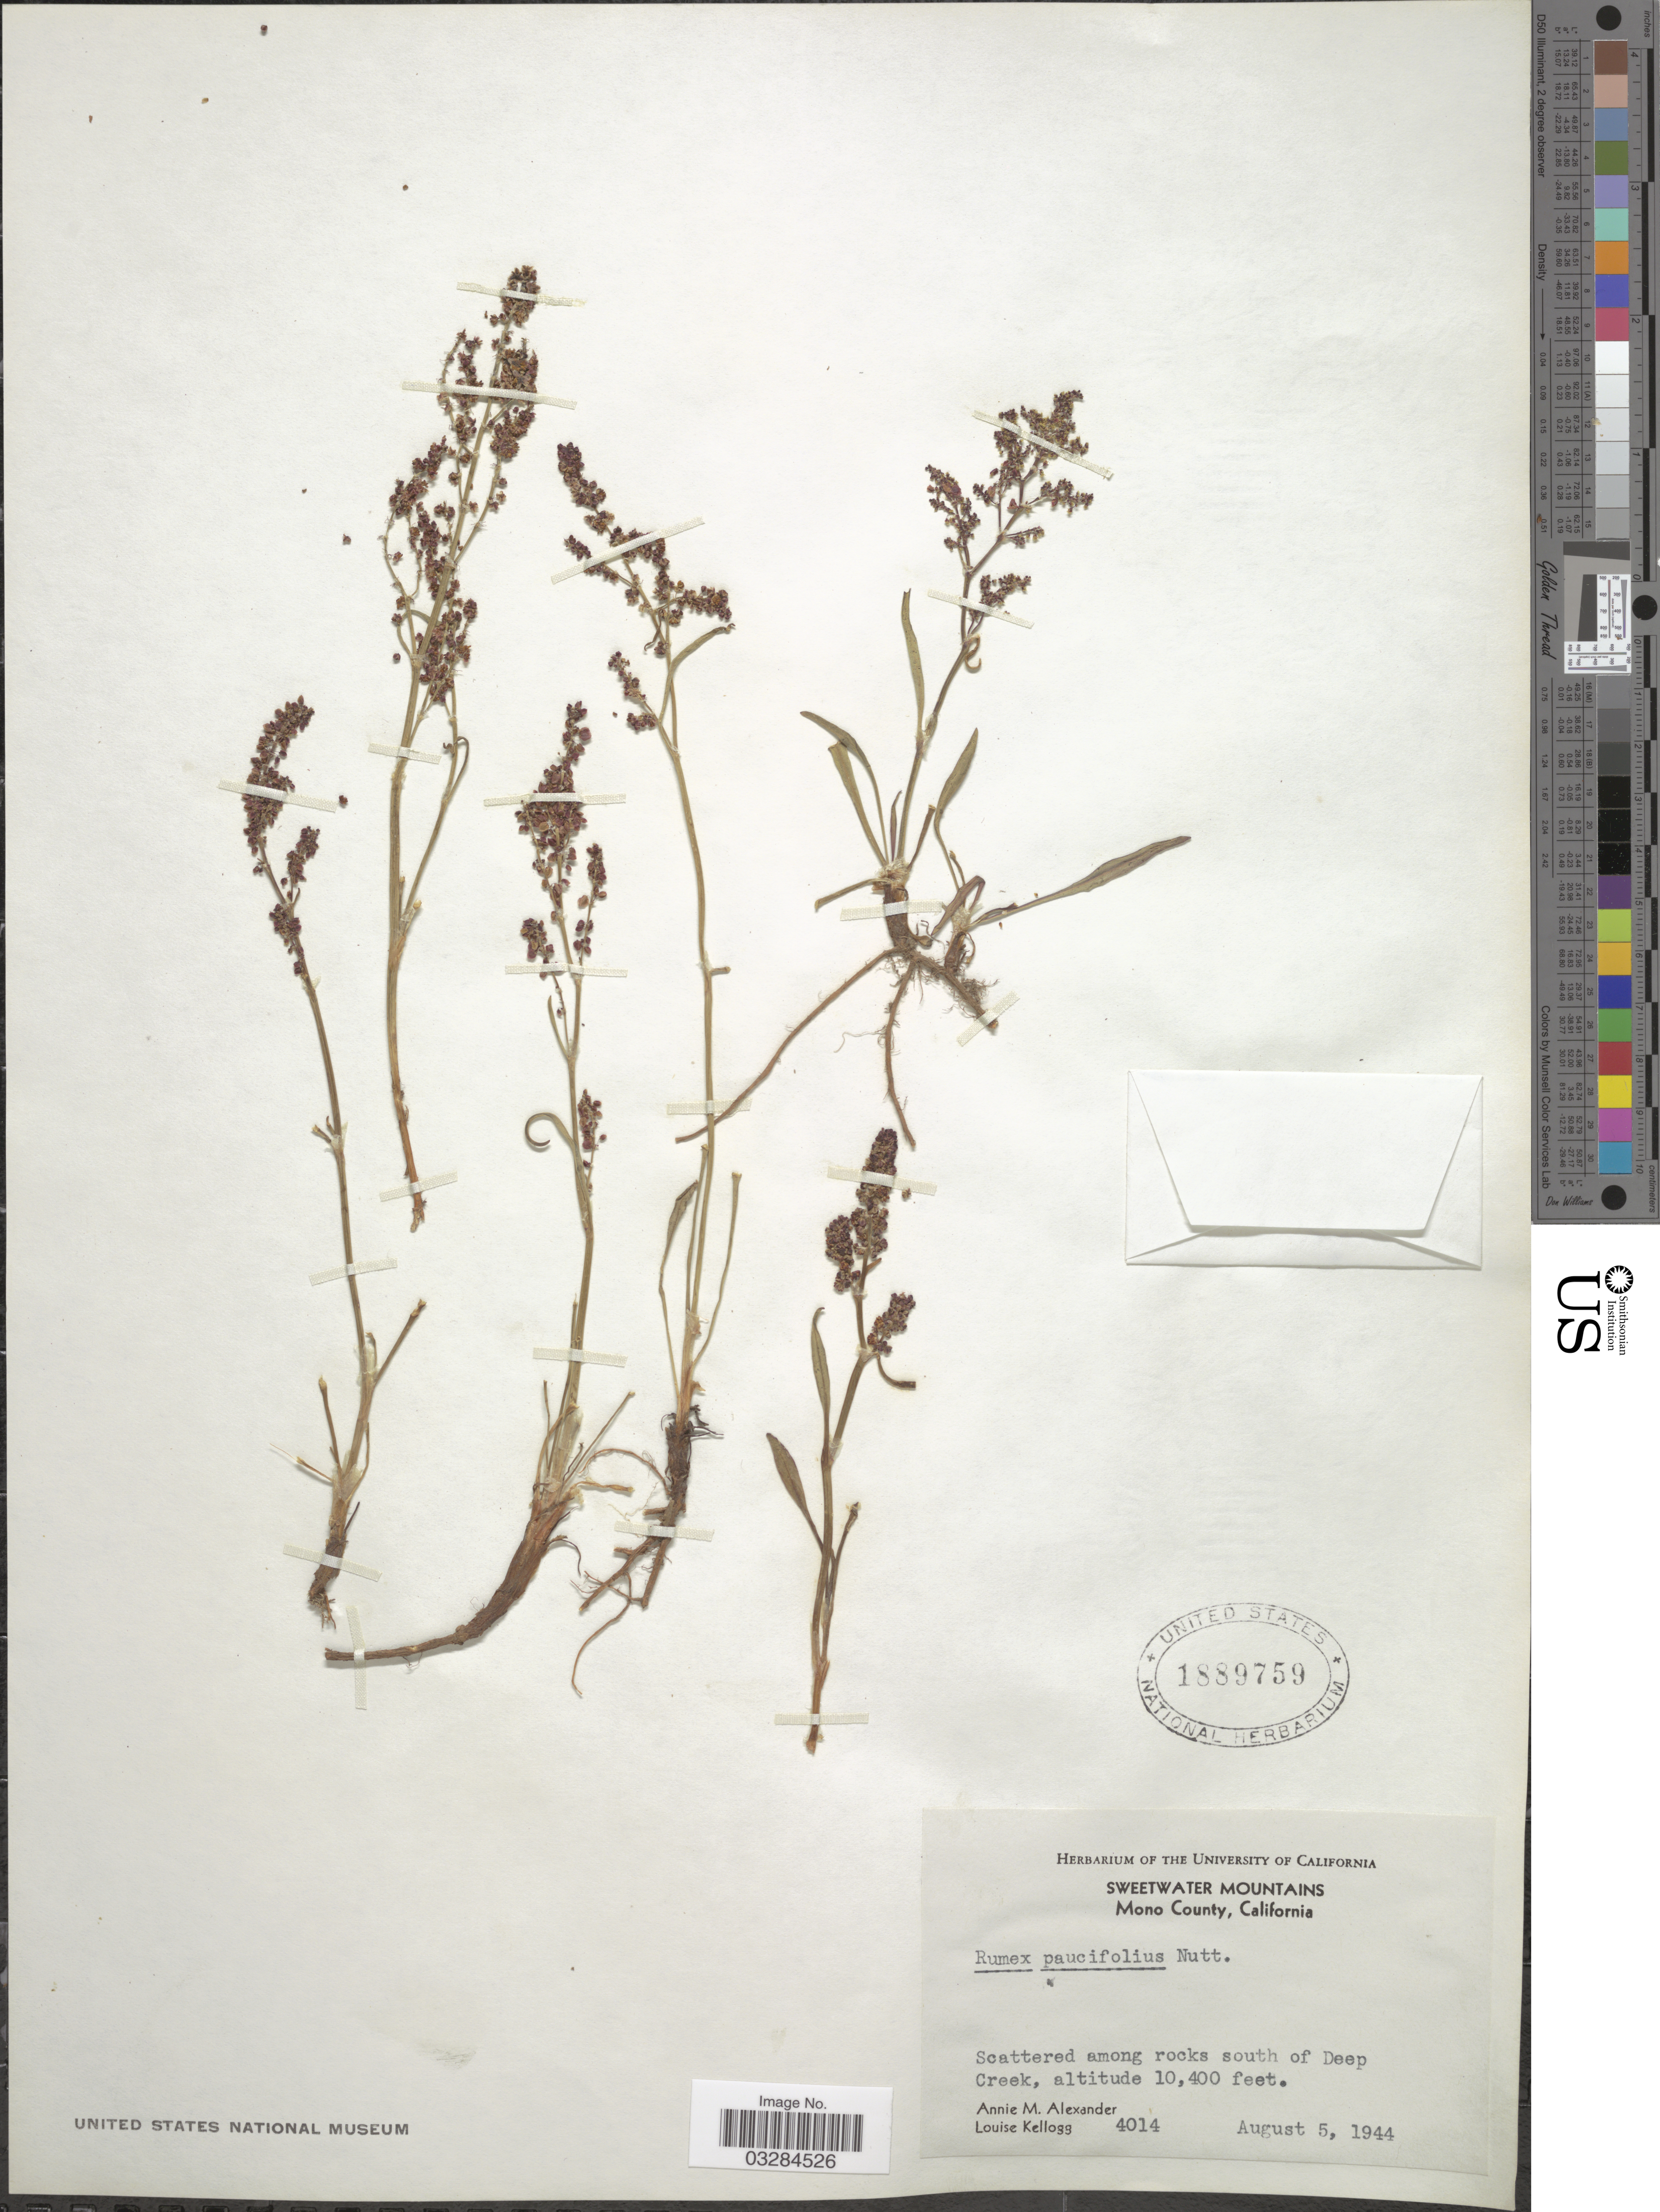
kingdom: Plantae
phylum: Tracheophyta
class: Magnoliopsida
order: Caryophyllales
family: Polygonaceae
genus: Rumex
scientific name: Rumex paucifolius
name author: Nutt.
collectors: A. M. Alexander & L. Kellogg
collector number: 4014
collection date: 1944-08-05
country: United States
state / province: California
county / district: Mono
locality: Sweetwater Mountains, Mono County, Scattered among rocks south of Deep Creek.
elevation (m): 3170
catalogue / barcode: US 1889759